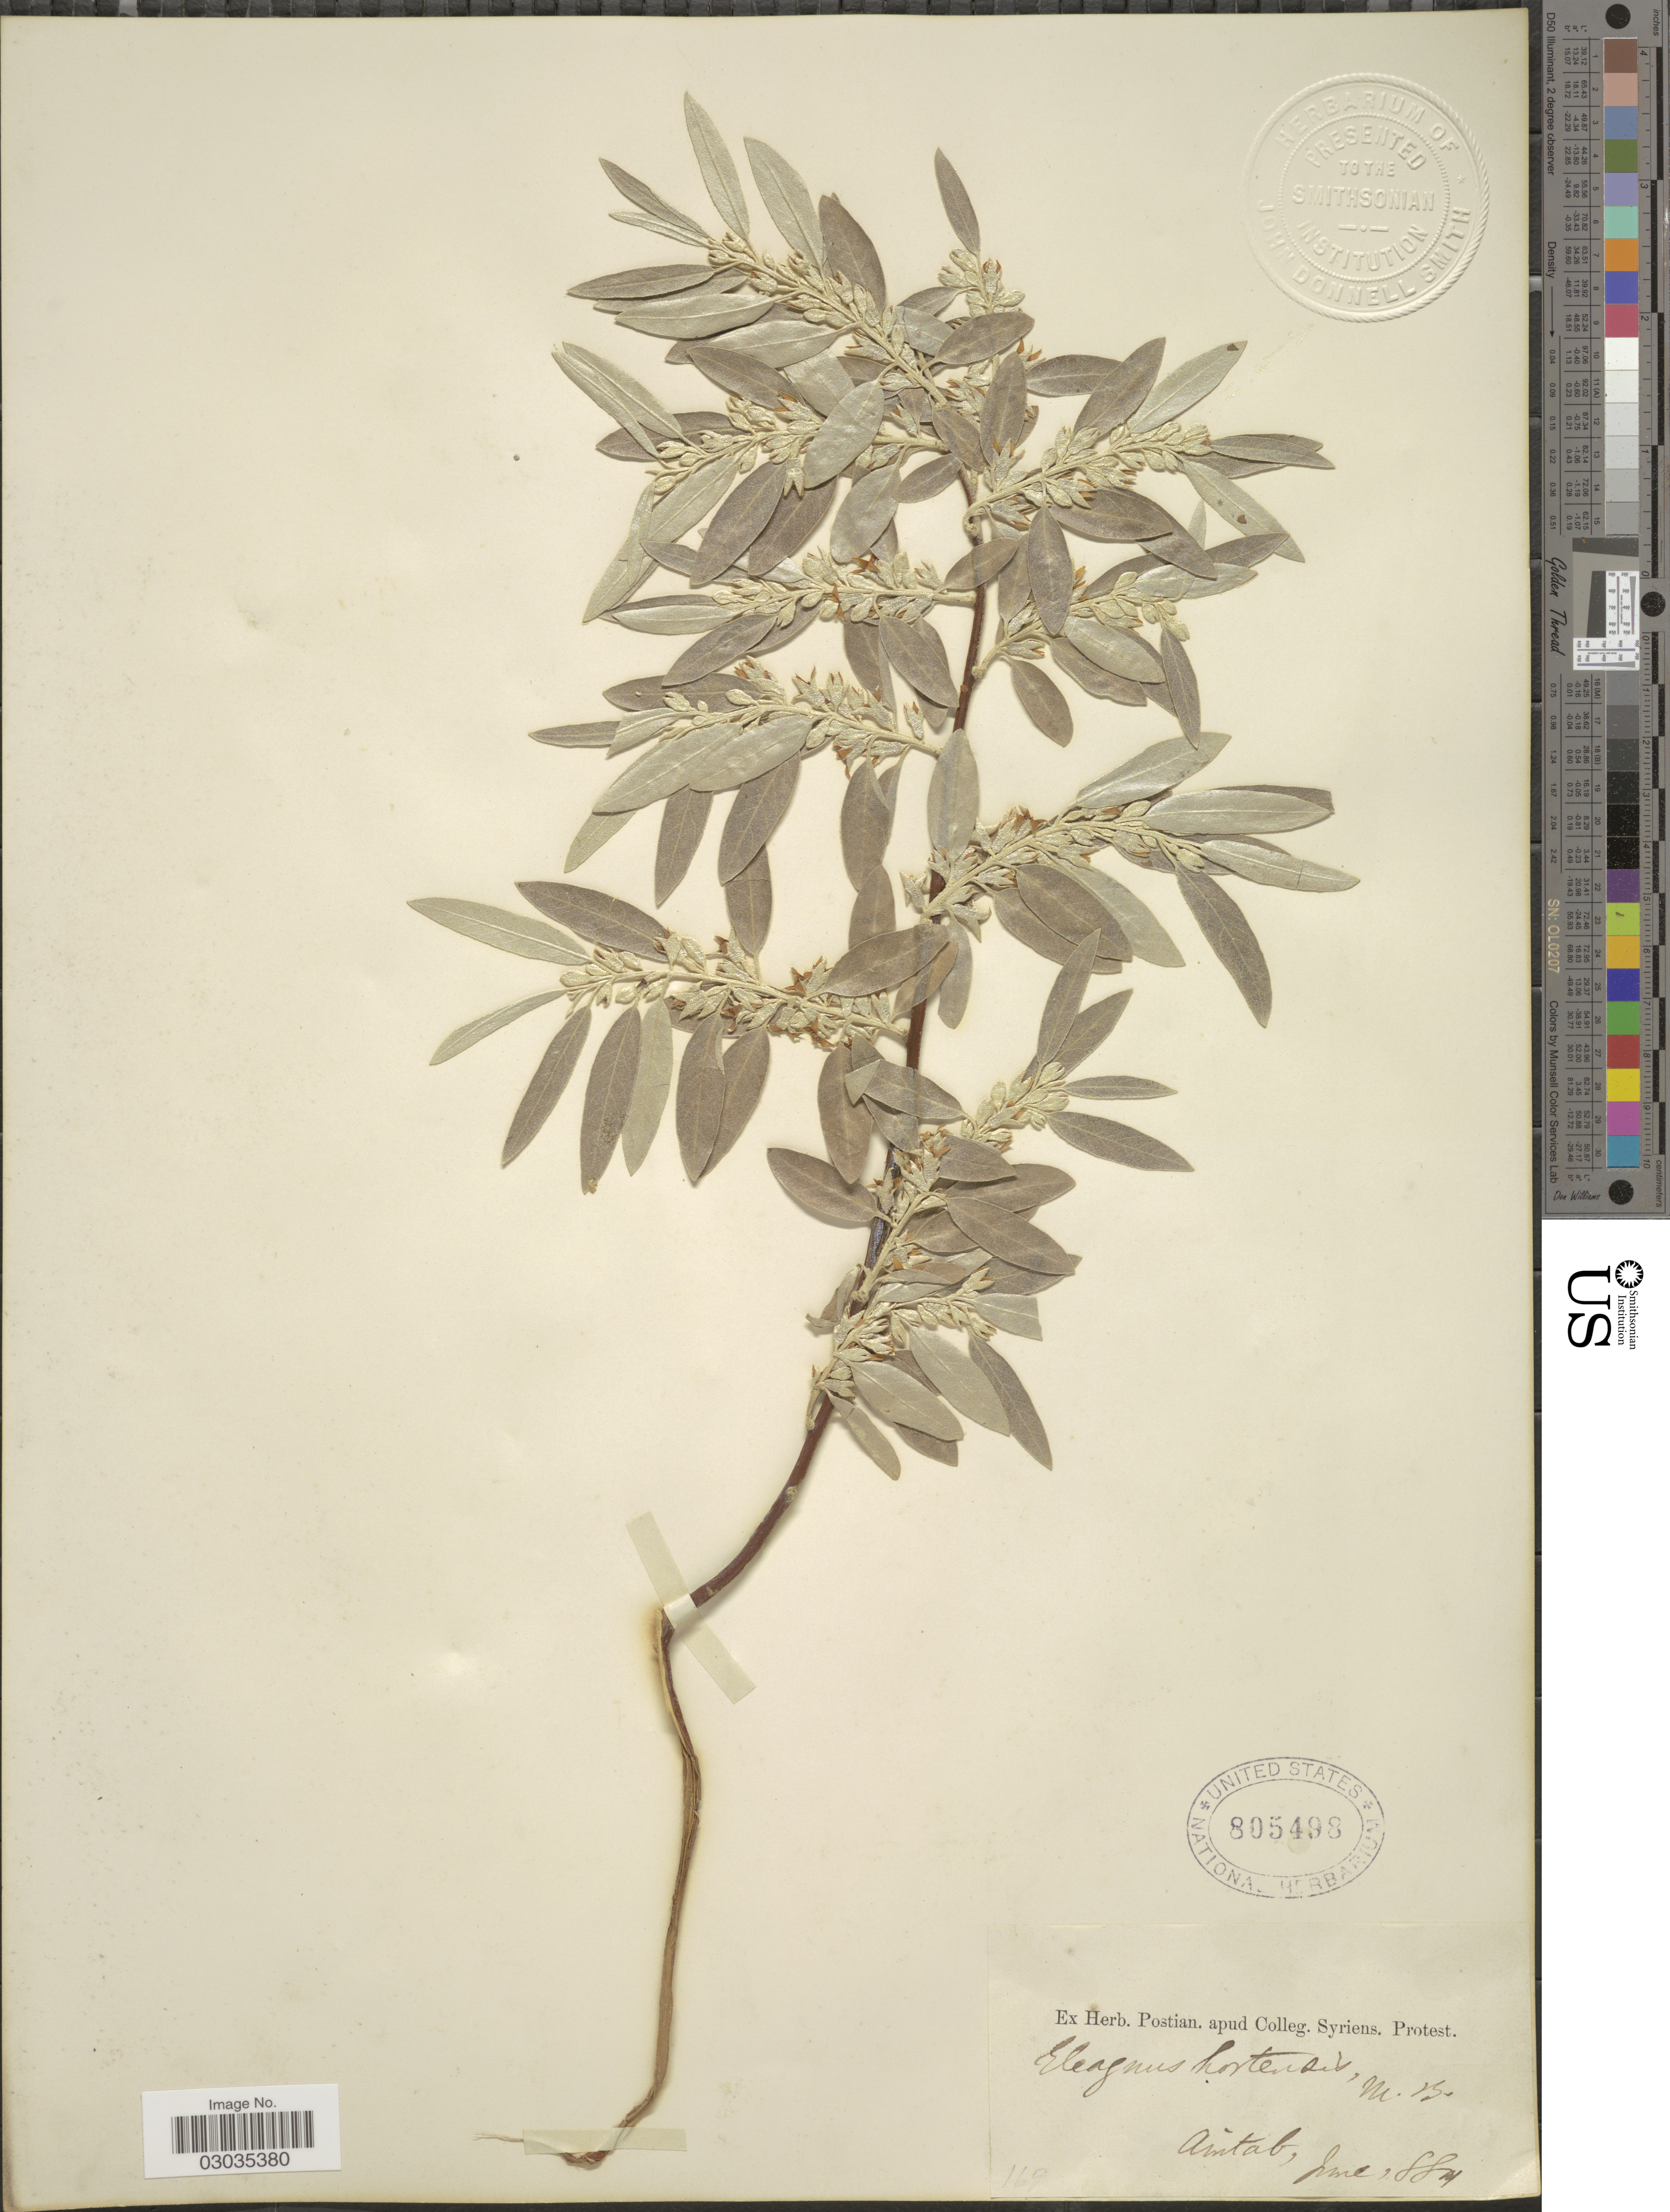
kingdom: Plantae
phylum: Tracheophyta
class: Magnoliopsida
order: Rosales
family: Elaeagnaceae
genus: Elaeagnus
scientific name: Elaeagnus hortensis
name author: M. Bieb.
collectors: ex herb. Postian. apud Colleg. Syriens. Protest. USE "Fannie P. A. Shepard" (10308853) AS PRIMARY COLLECTOR INSTEAD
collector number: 169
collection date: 1884-06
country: Turkey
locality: Aintab.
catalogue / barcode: US 805498